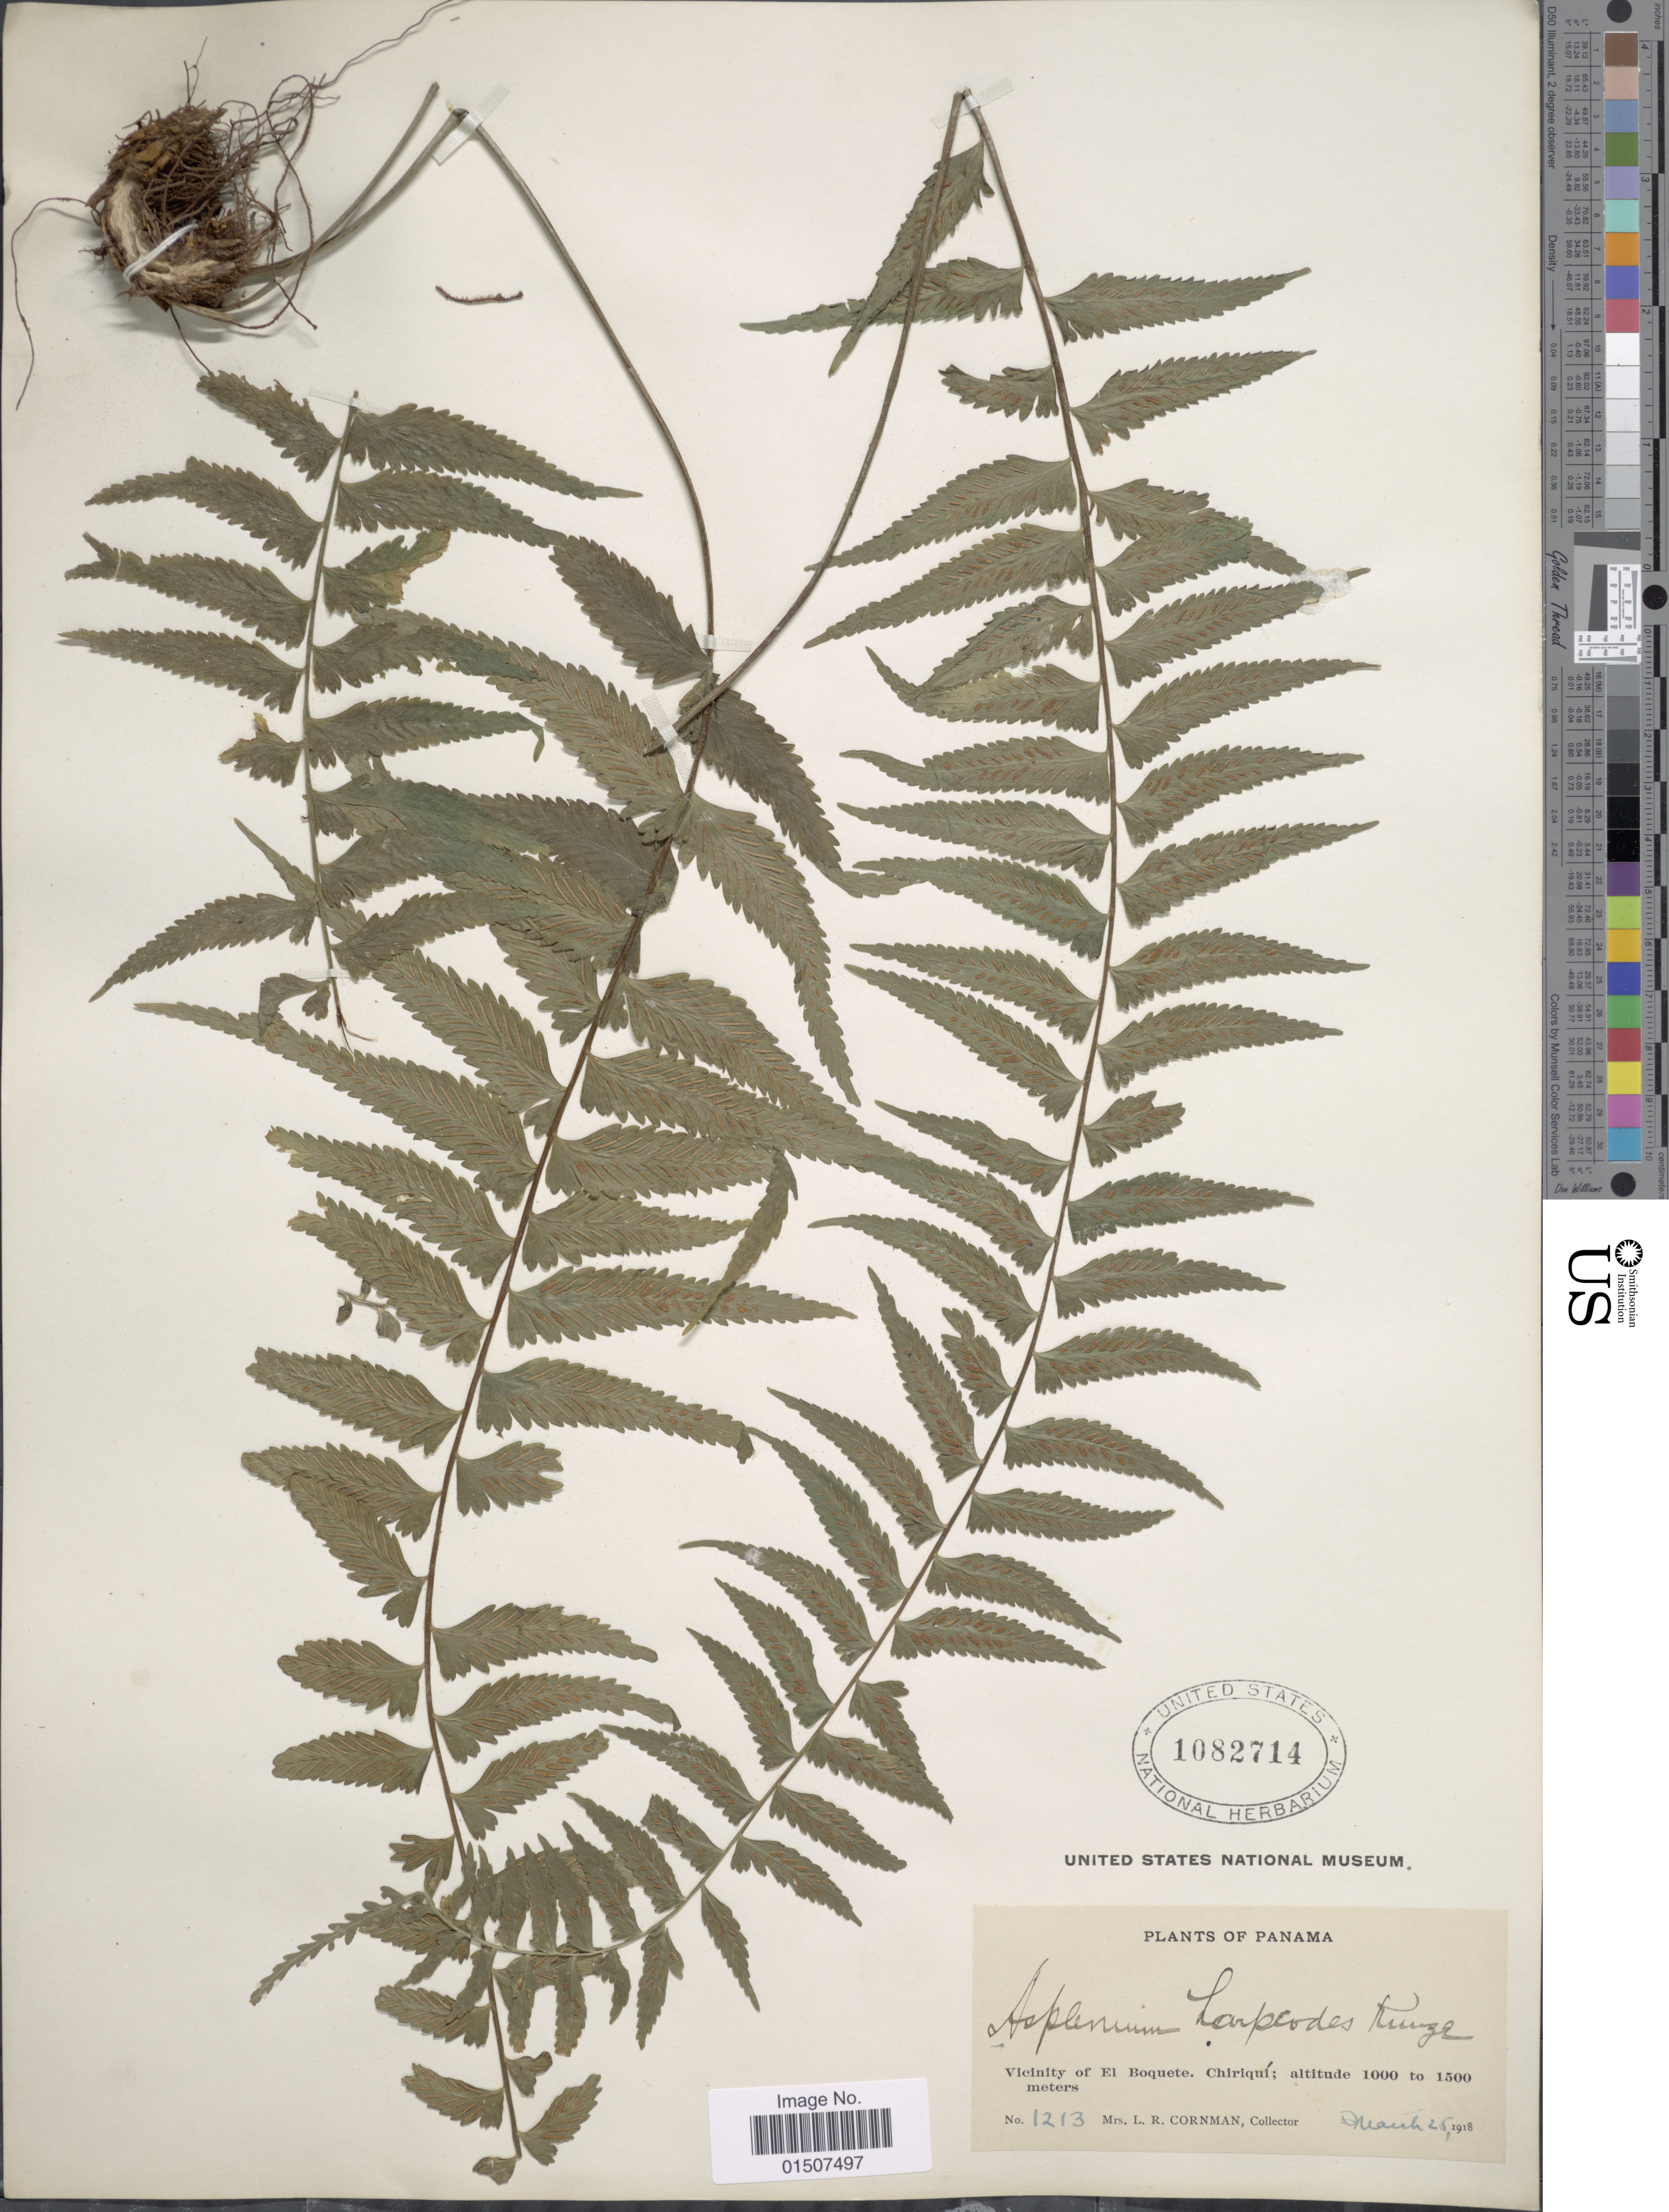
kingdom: Plantae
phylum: Tracheophyta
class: Polypodiopsida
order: Polypodiales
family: Aspleniaceae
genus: Asplenium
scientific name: Asplenium pululahuae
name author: Sodiro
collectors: L. Cornman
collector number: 1213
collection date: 1918-03-25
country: Panama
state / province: Chiriqui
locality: Vicinity of El Boquete. Chiriqui.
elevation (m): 1000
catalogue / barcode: US 1082714